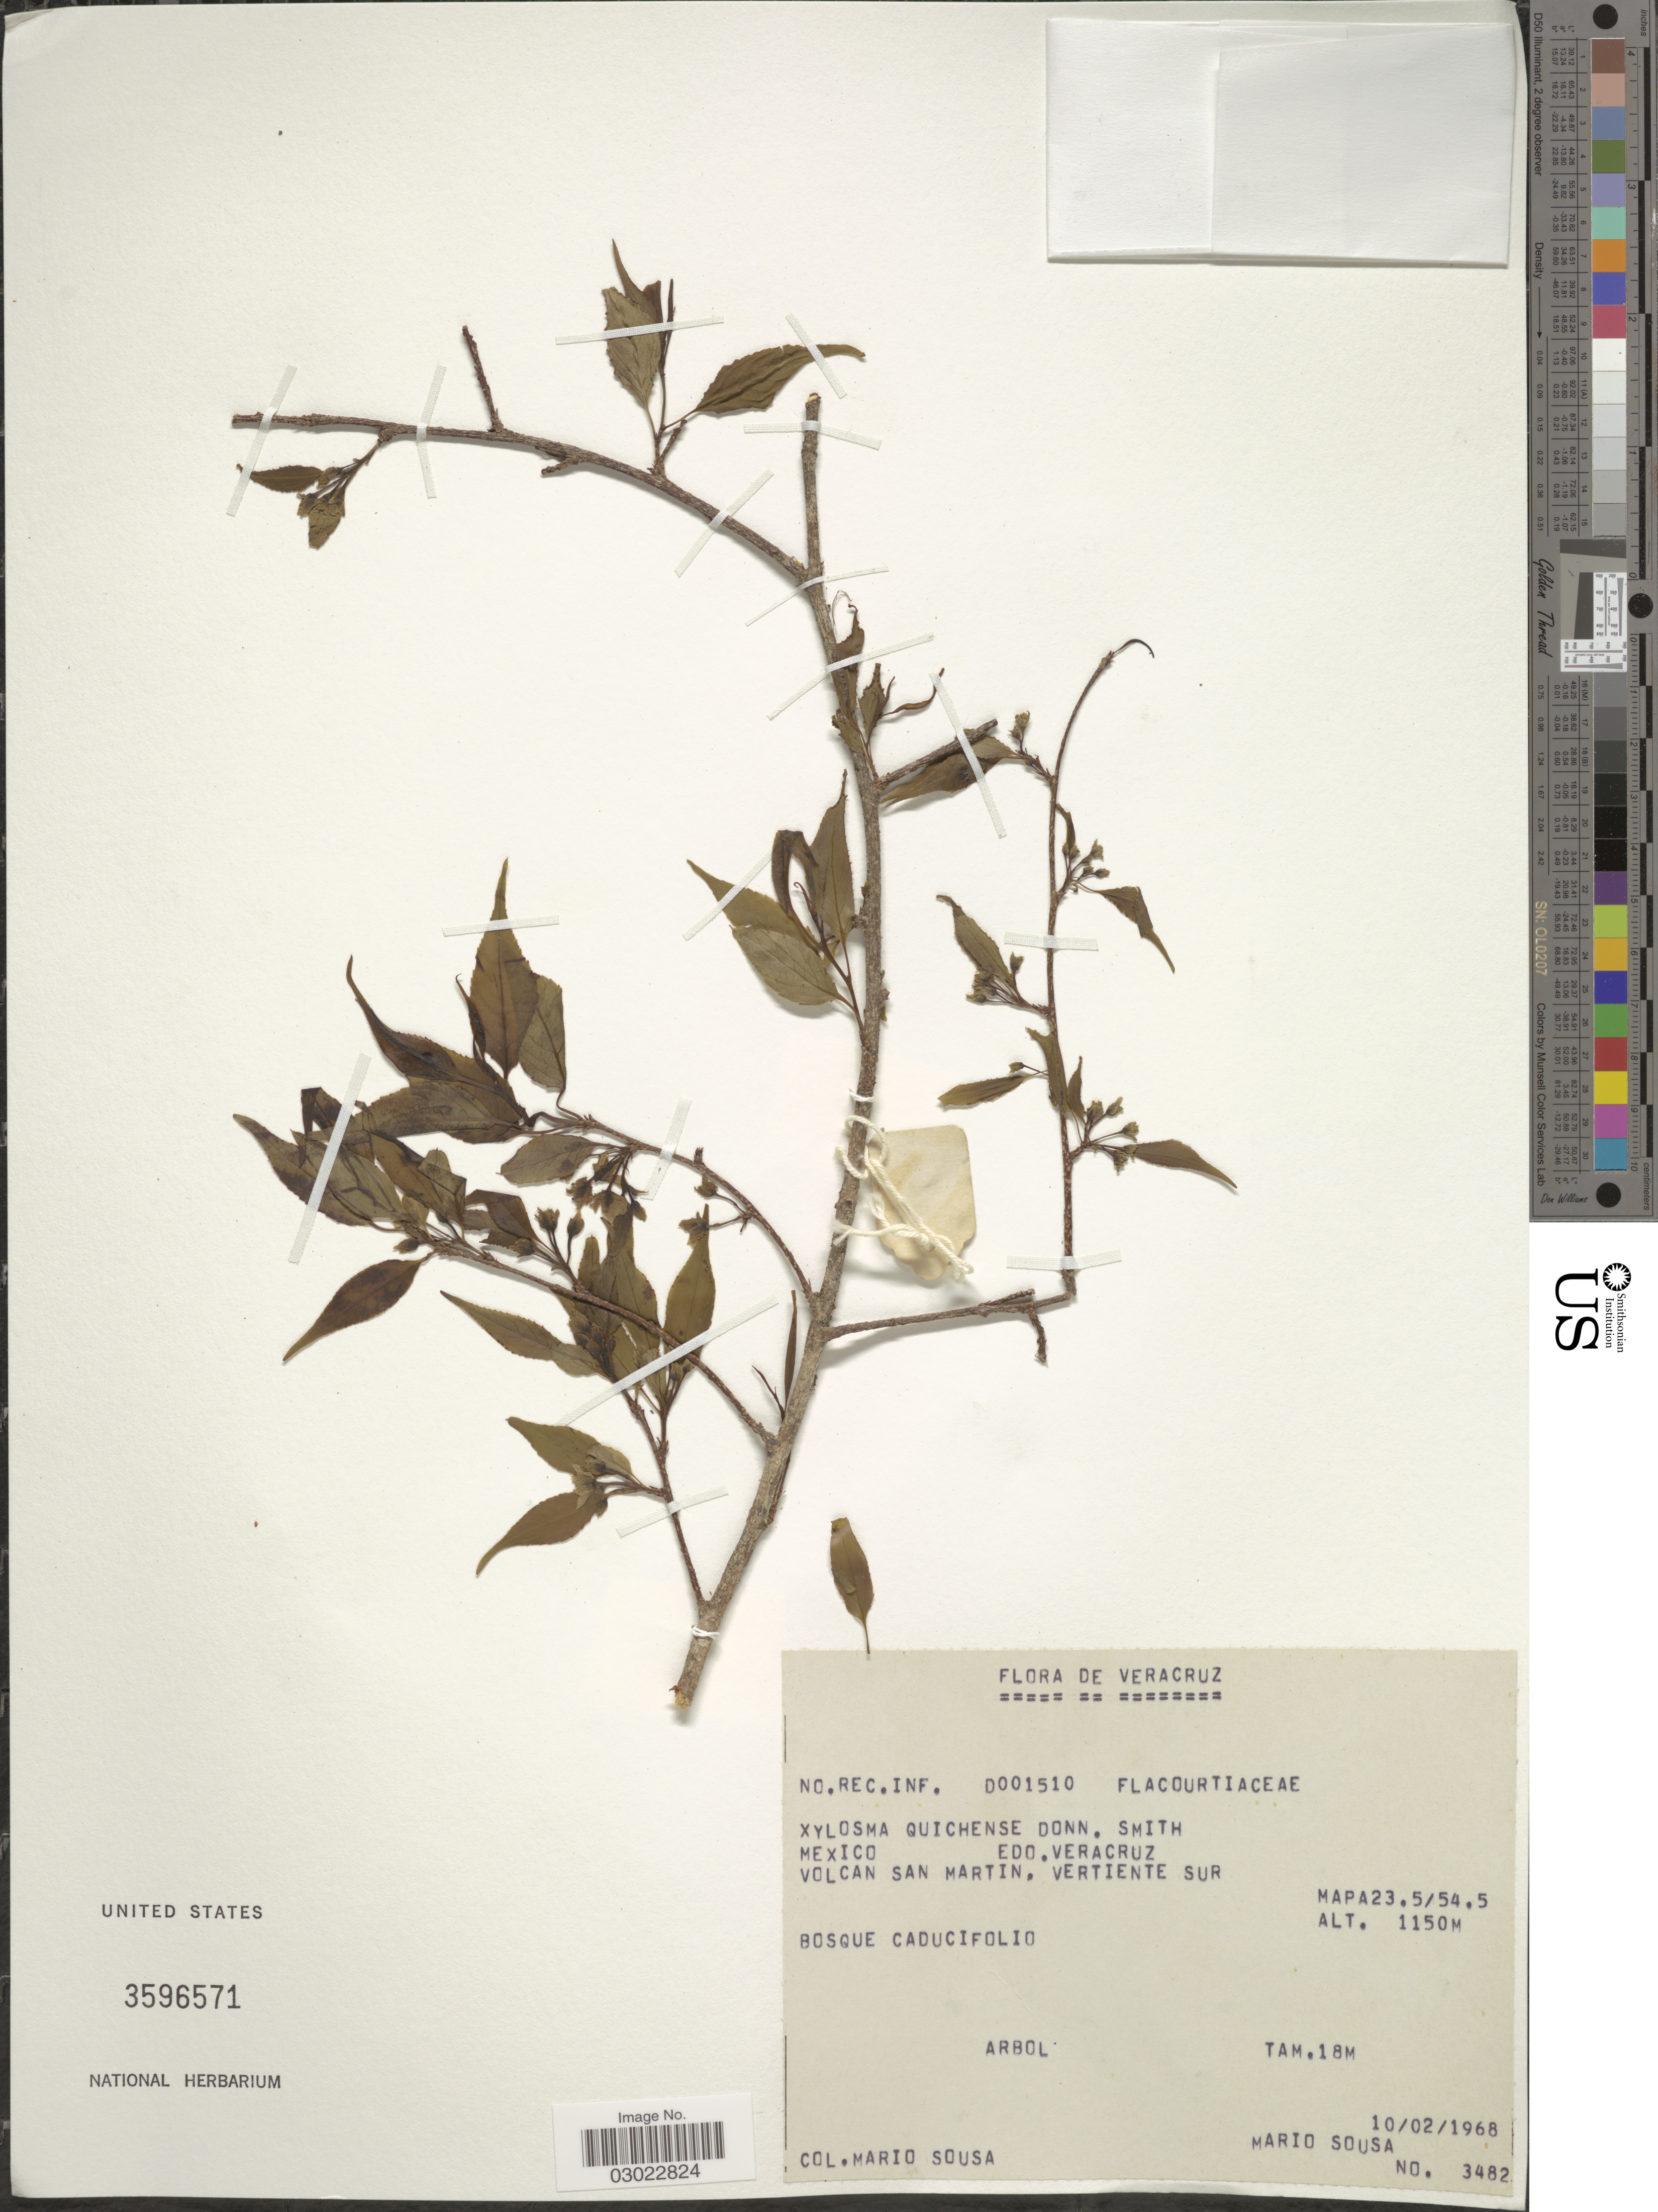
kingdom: Plantae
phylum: Tracheophyta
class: Magnoliopsida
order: Malpighiales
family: Salicaceae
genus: Xylosma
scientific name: Xylosma quichensis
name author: Donn. Sm.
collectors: M. Sousa S.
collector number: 3482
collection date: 1968-02-10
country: Mexico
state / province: Veracruz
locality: Veracruz. Edo. Veracruz. Volcan San Martin, vertiente Sur. Mapa 23.5/54.5.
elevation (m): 1150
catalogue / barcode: US 3596571